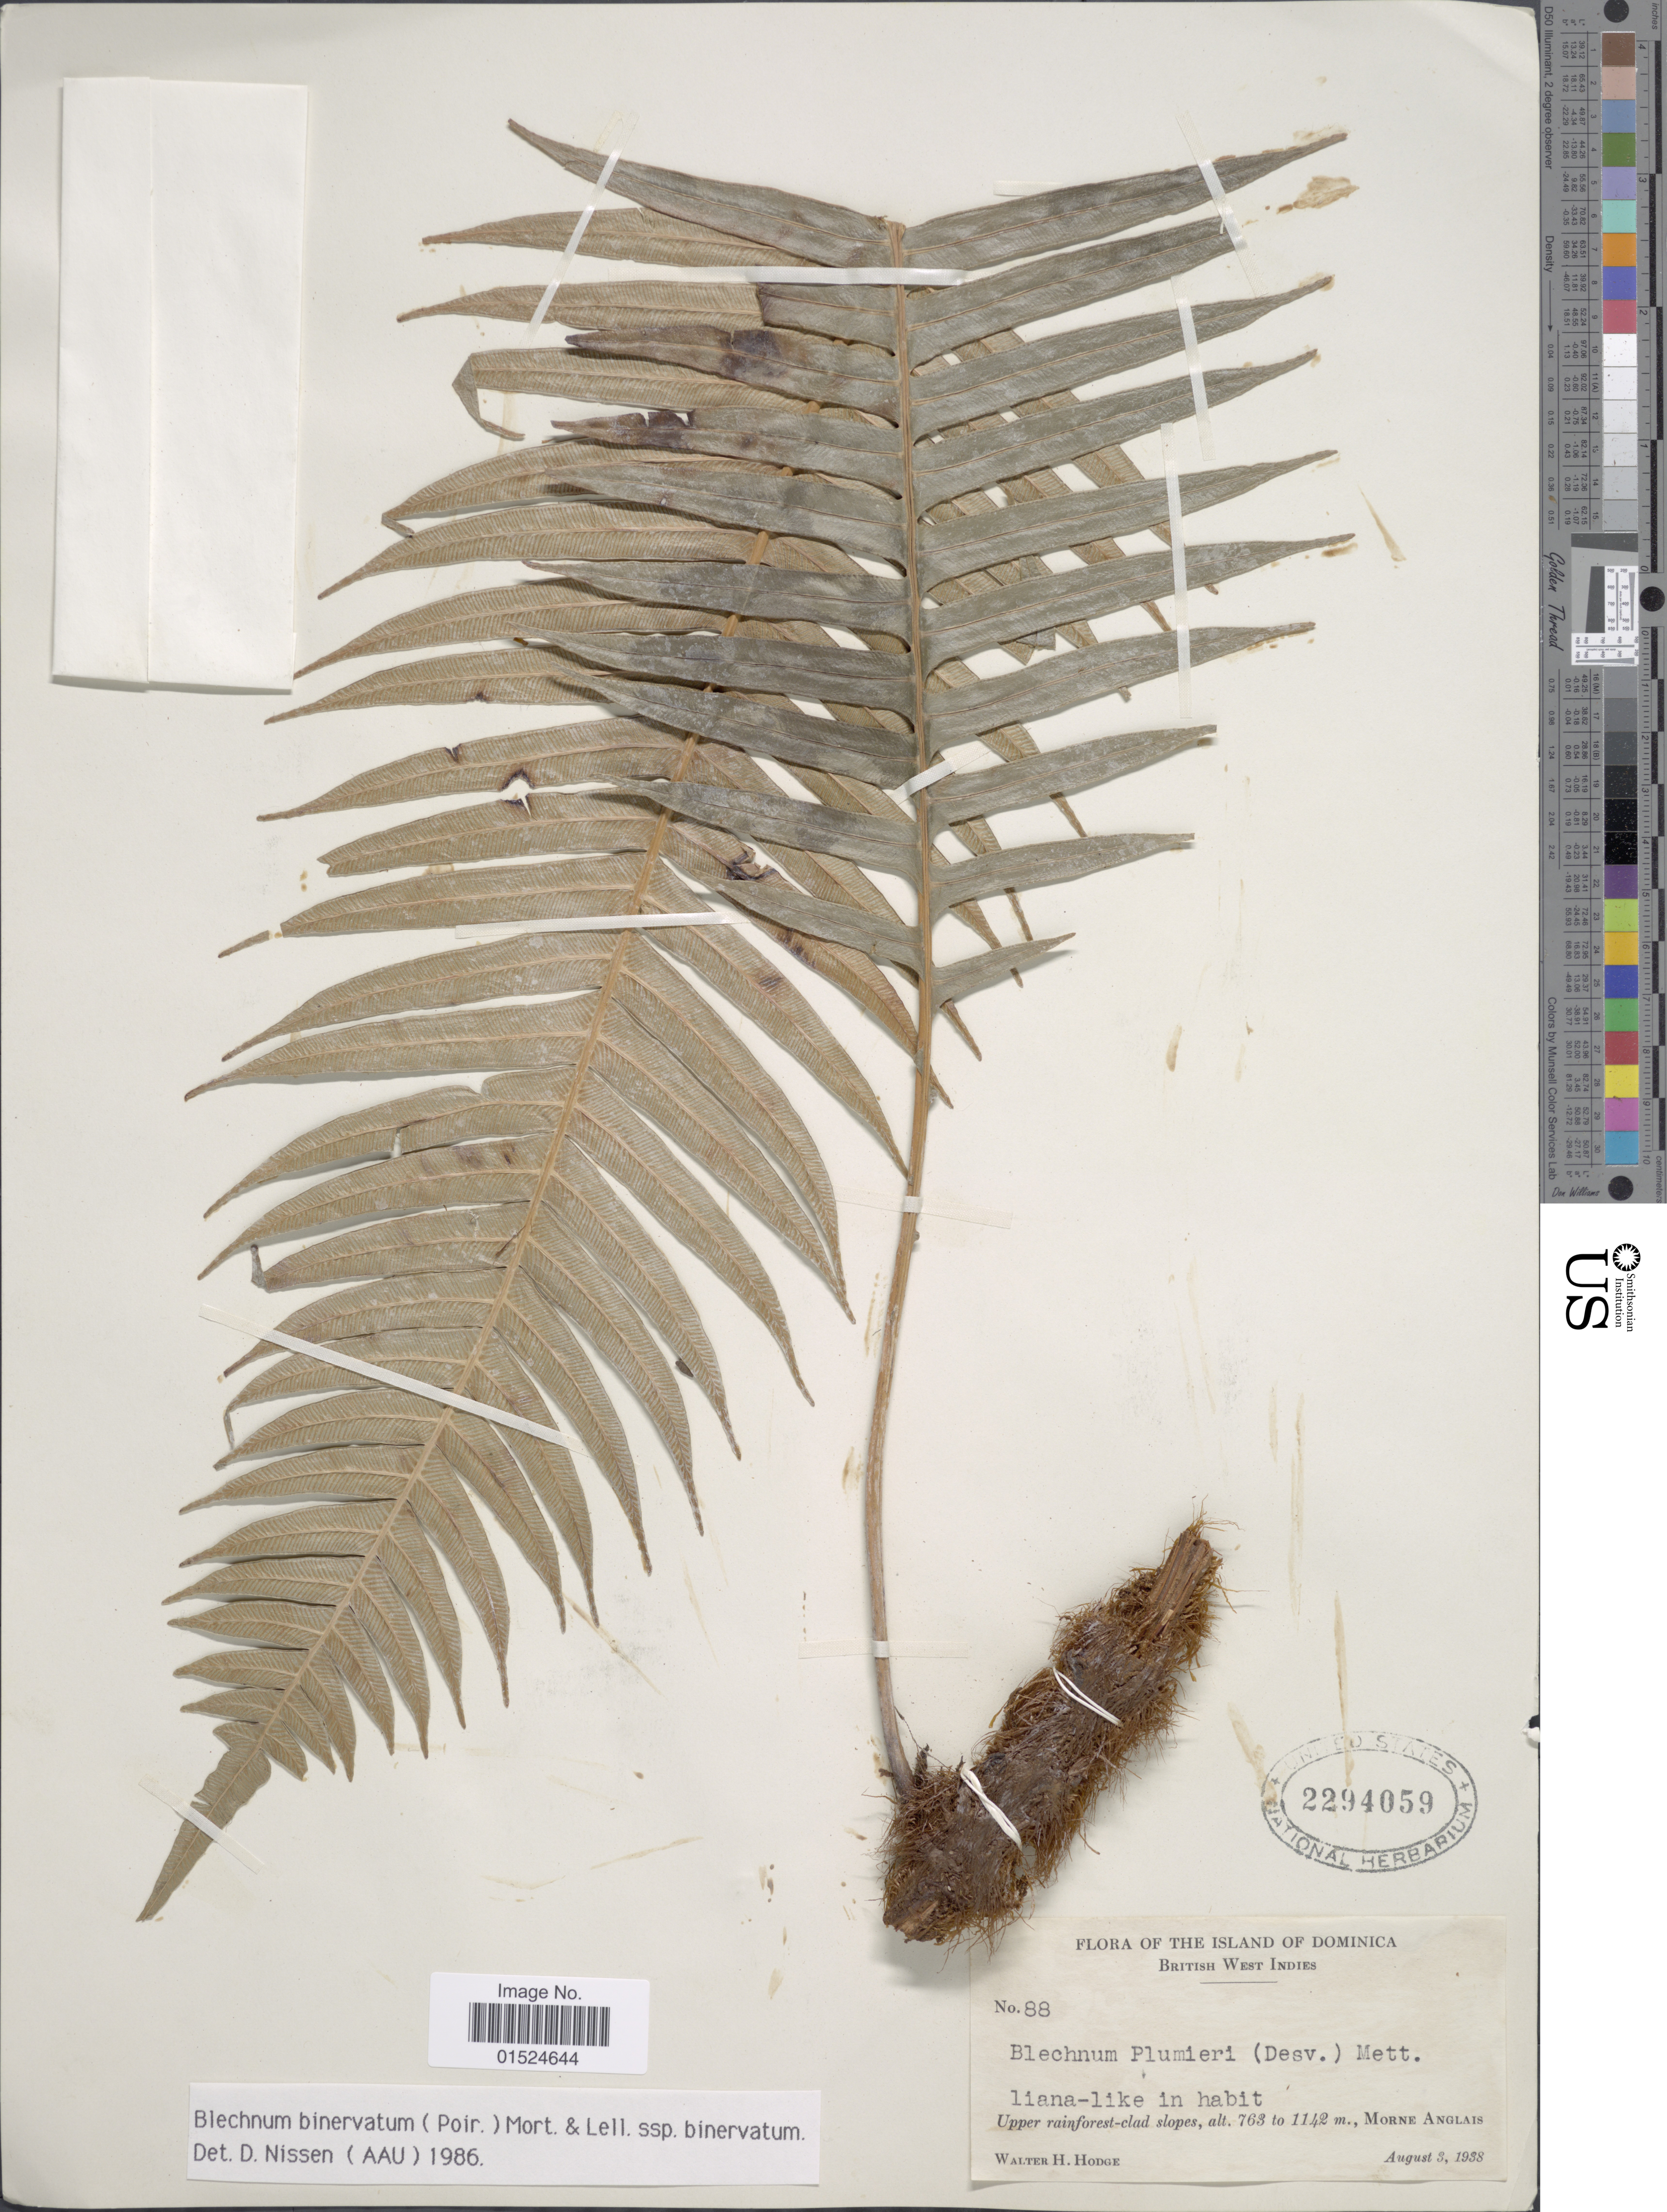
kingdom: Plantae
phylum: Tracheophyta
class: Polypodiopsida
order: Polypodiales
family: Blechnaceae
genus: Blechnum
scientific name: Blechnum binervatum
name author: (Poir.) C.V. Morton & Lellinger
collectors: W. Hodge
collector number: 88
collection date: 1938-08-03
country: Dominica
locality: The Island of Dominica, British West Indies, Upper rainforest-clad slopes, Morne Anglais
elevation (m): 763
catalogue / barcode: US 2294059